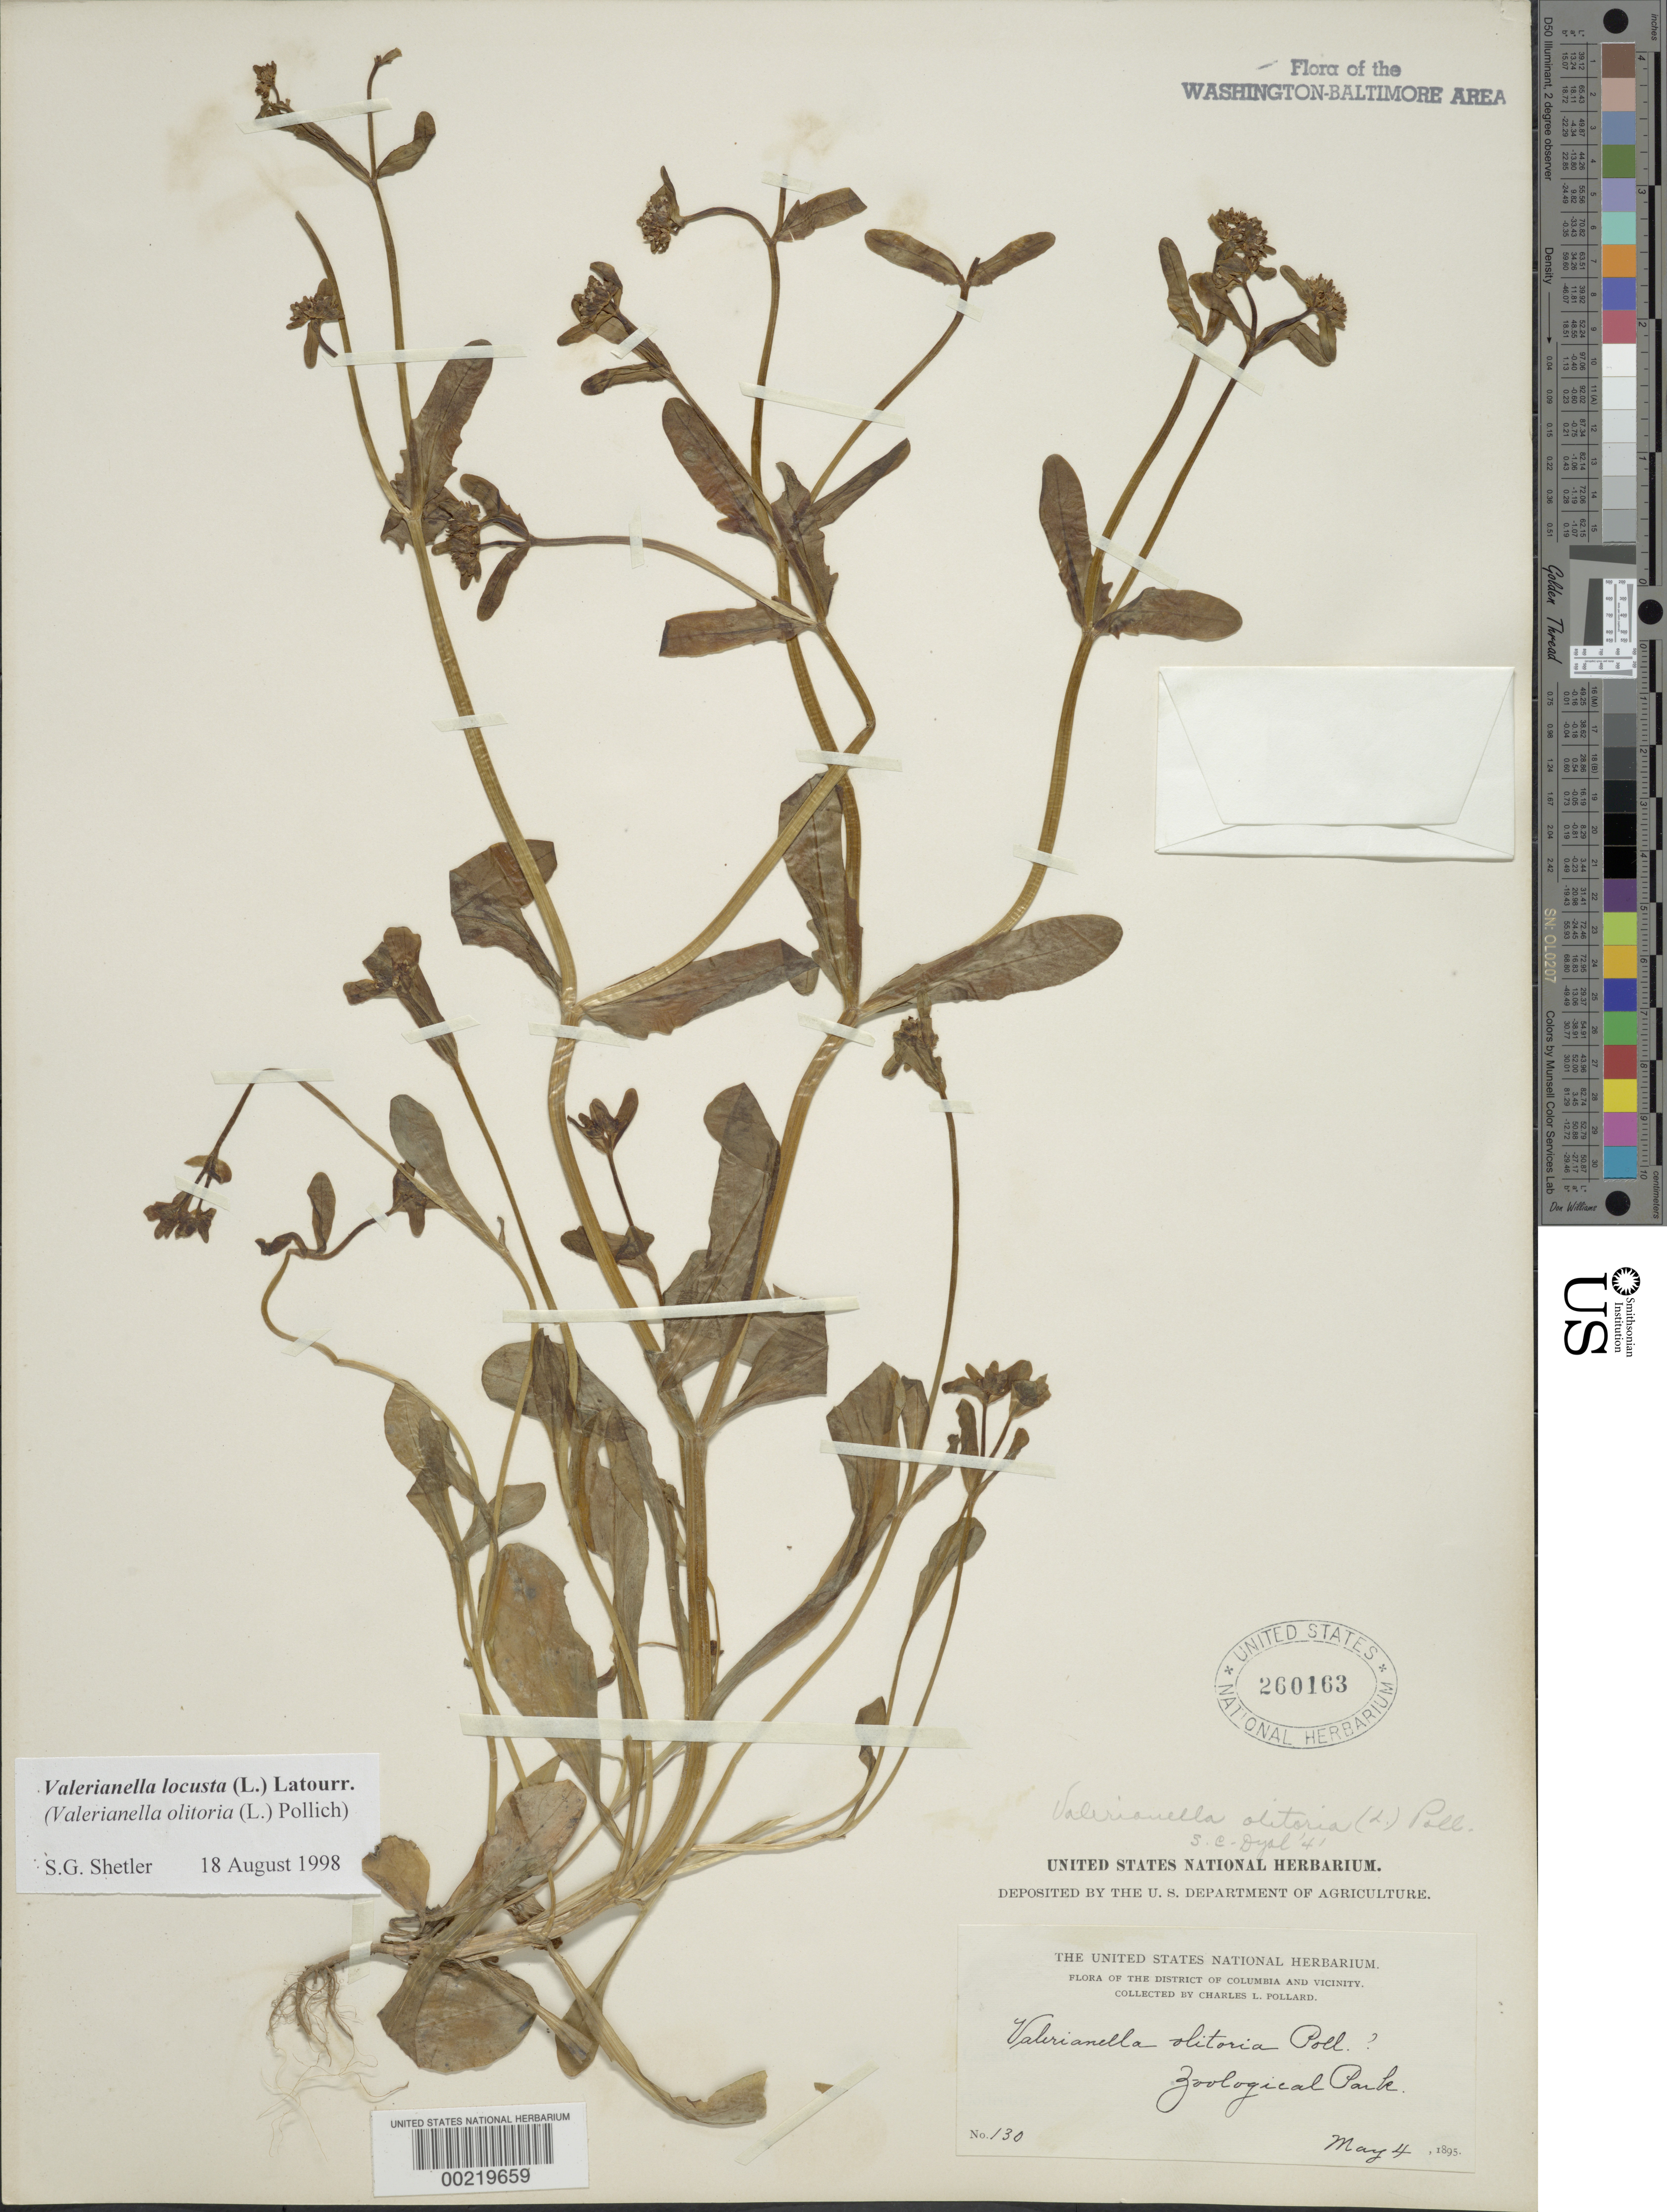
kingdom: Plantae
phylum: Tracheophyta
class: Magnoliopsida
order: Dipsacales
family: Caprifoliaceae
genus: Valerianella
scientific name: Valerianella locusta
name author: (L.) Latourr.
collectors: C. L. Pollard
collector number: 130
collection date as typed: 04 May 1895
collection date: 1895-05-04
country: United States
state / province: District of Columbia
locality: Zoological Park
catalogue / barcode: US 260163